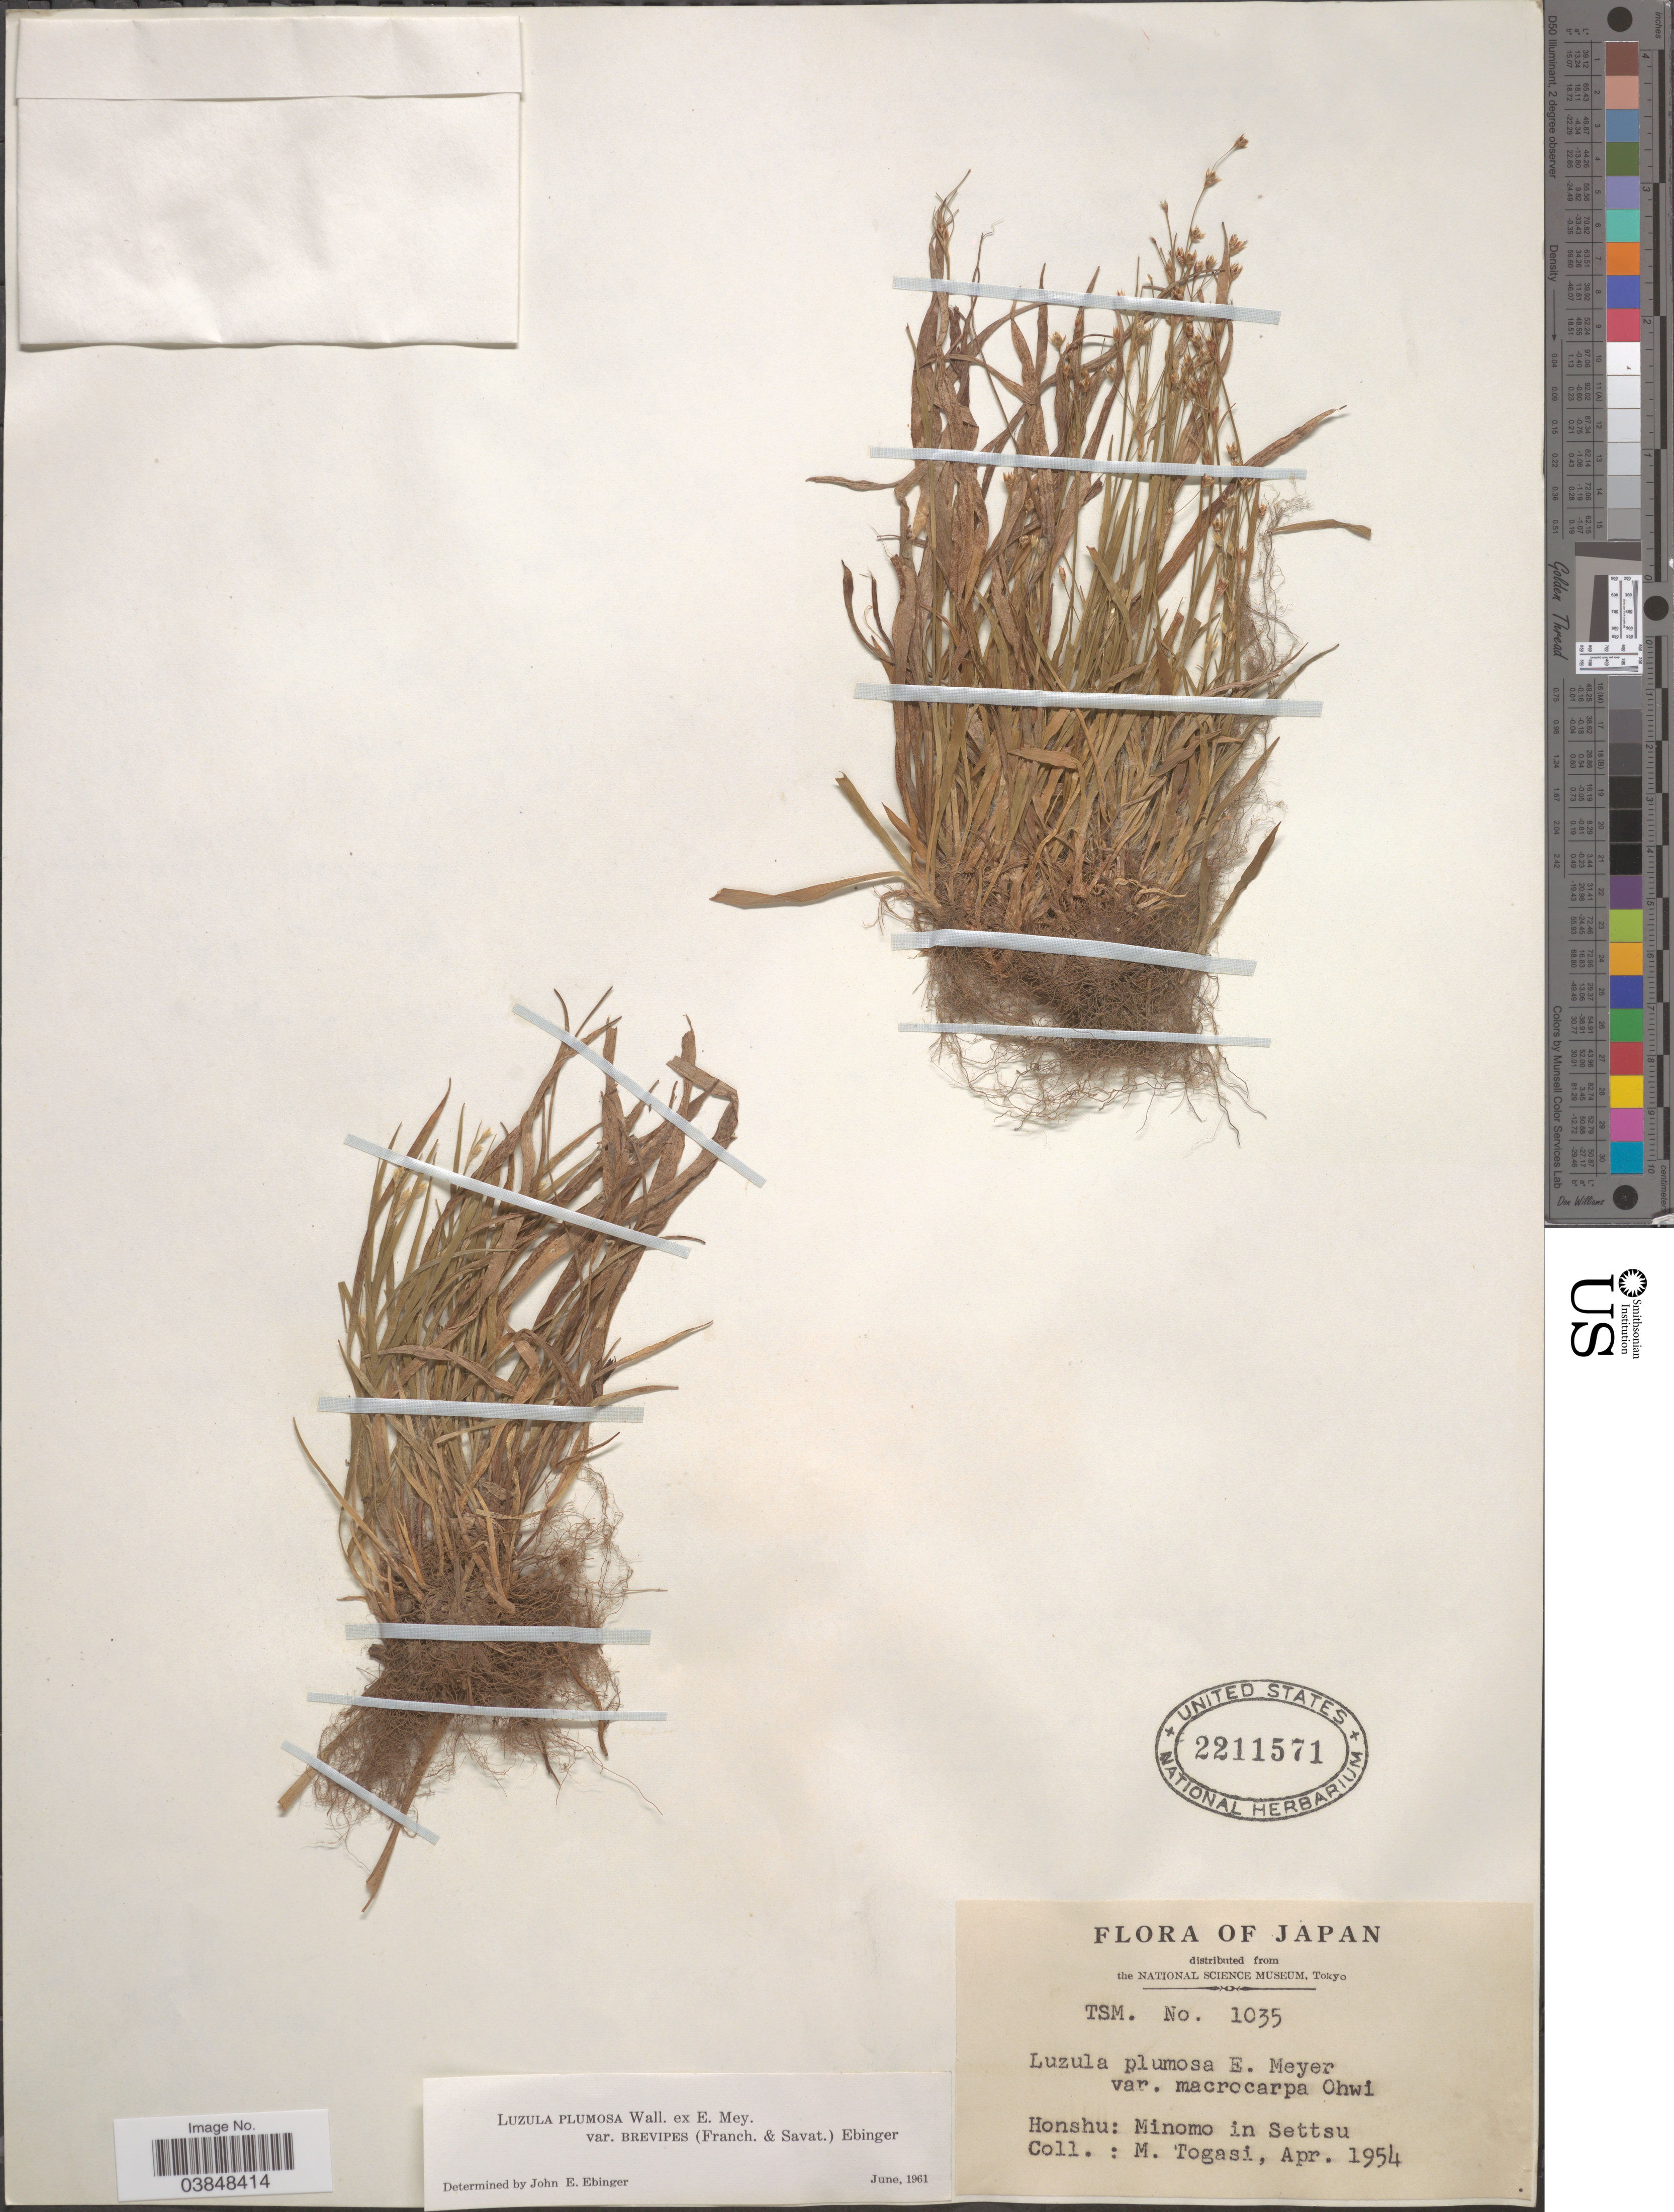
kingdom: Plantae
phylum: Tracheophyta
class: Liliopsida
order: Poales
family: Juncaceae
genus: Luzula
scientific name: Luzula plumosa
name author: E. Mey.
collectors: M. Togasi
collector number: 1035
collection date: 1954-04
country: Japan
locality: Honshu: Minomo in Settsu.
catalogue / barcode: US 2211571